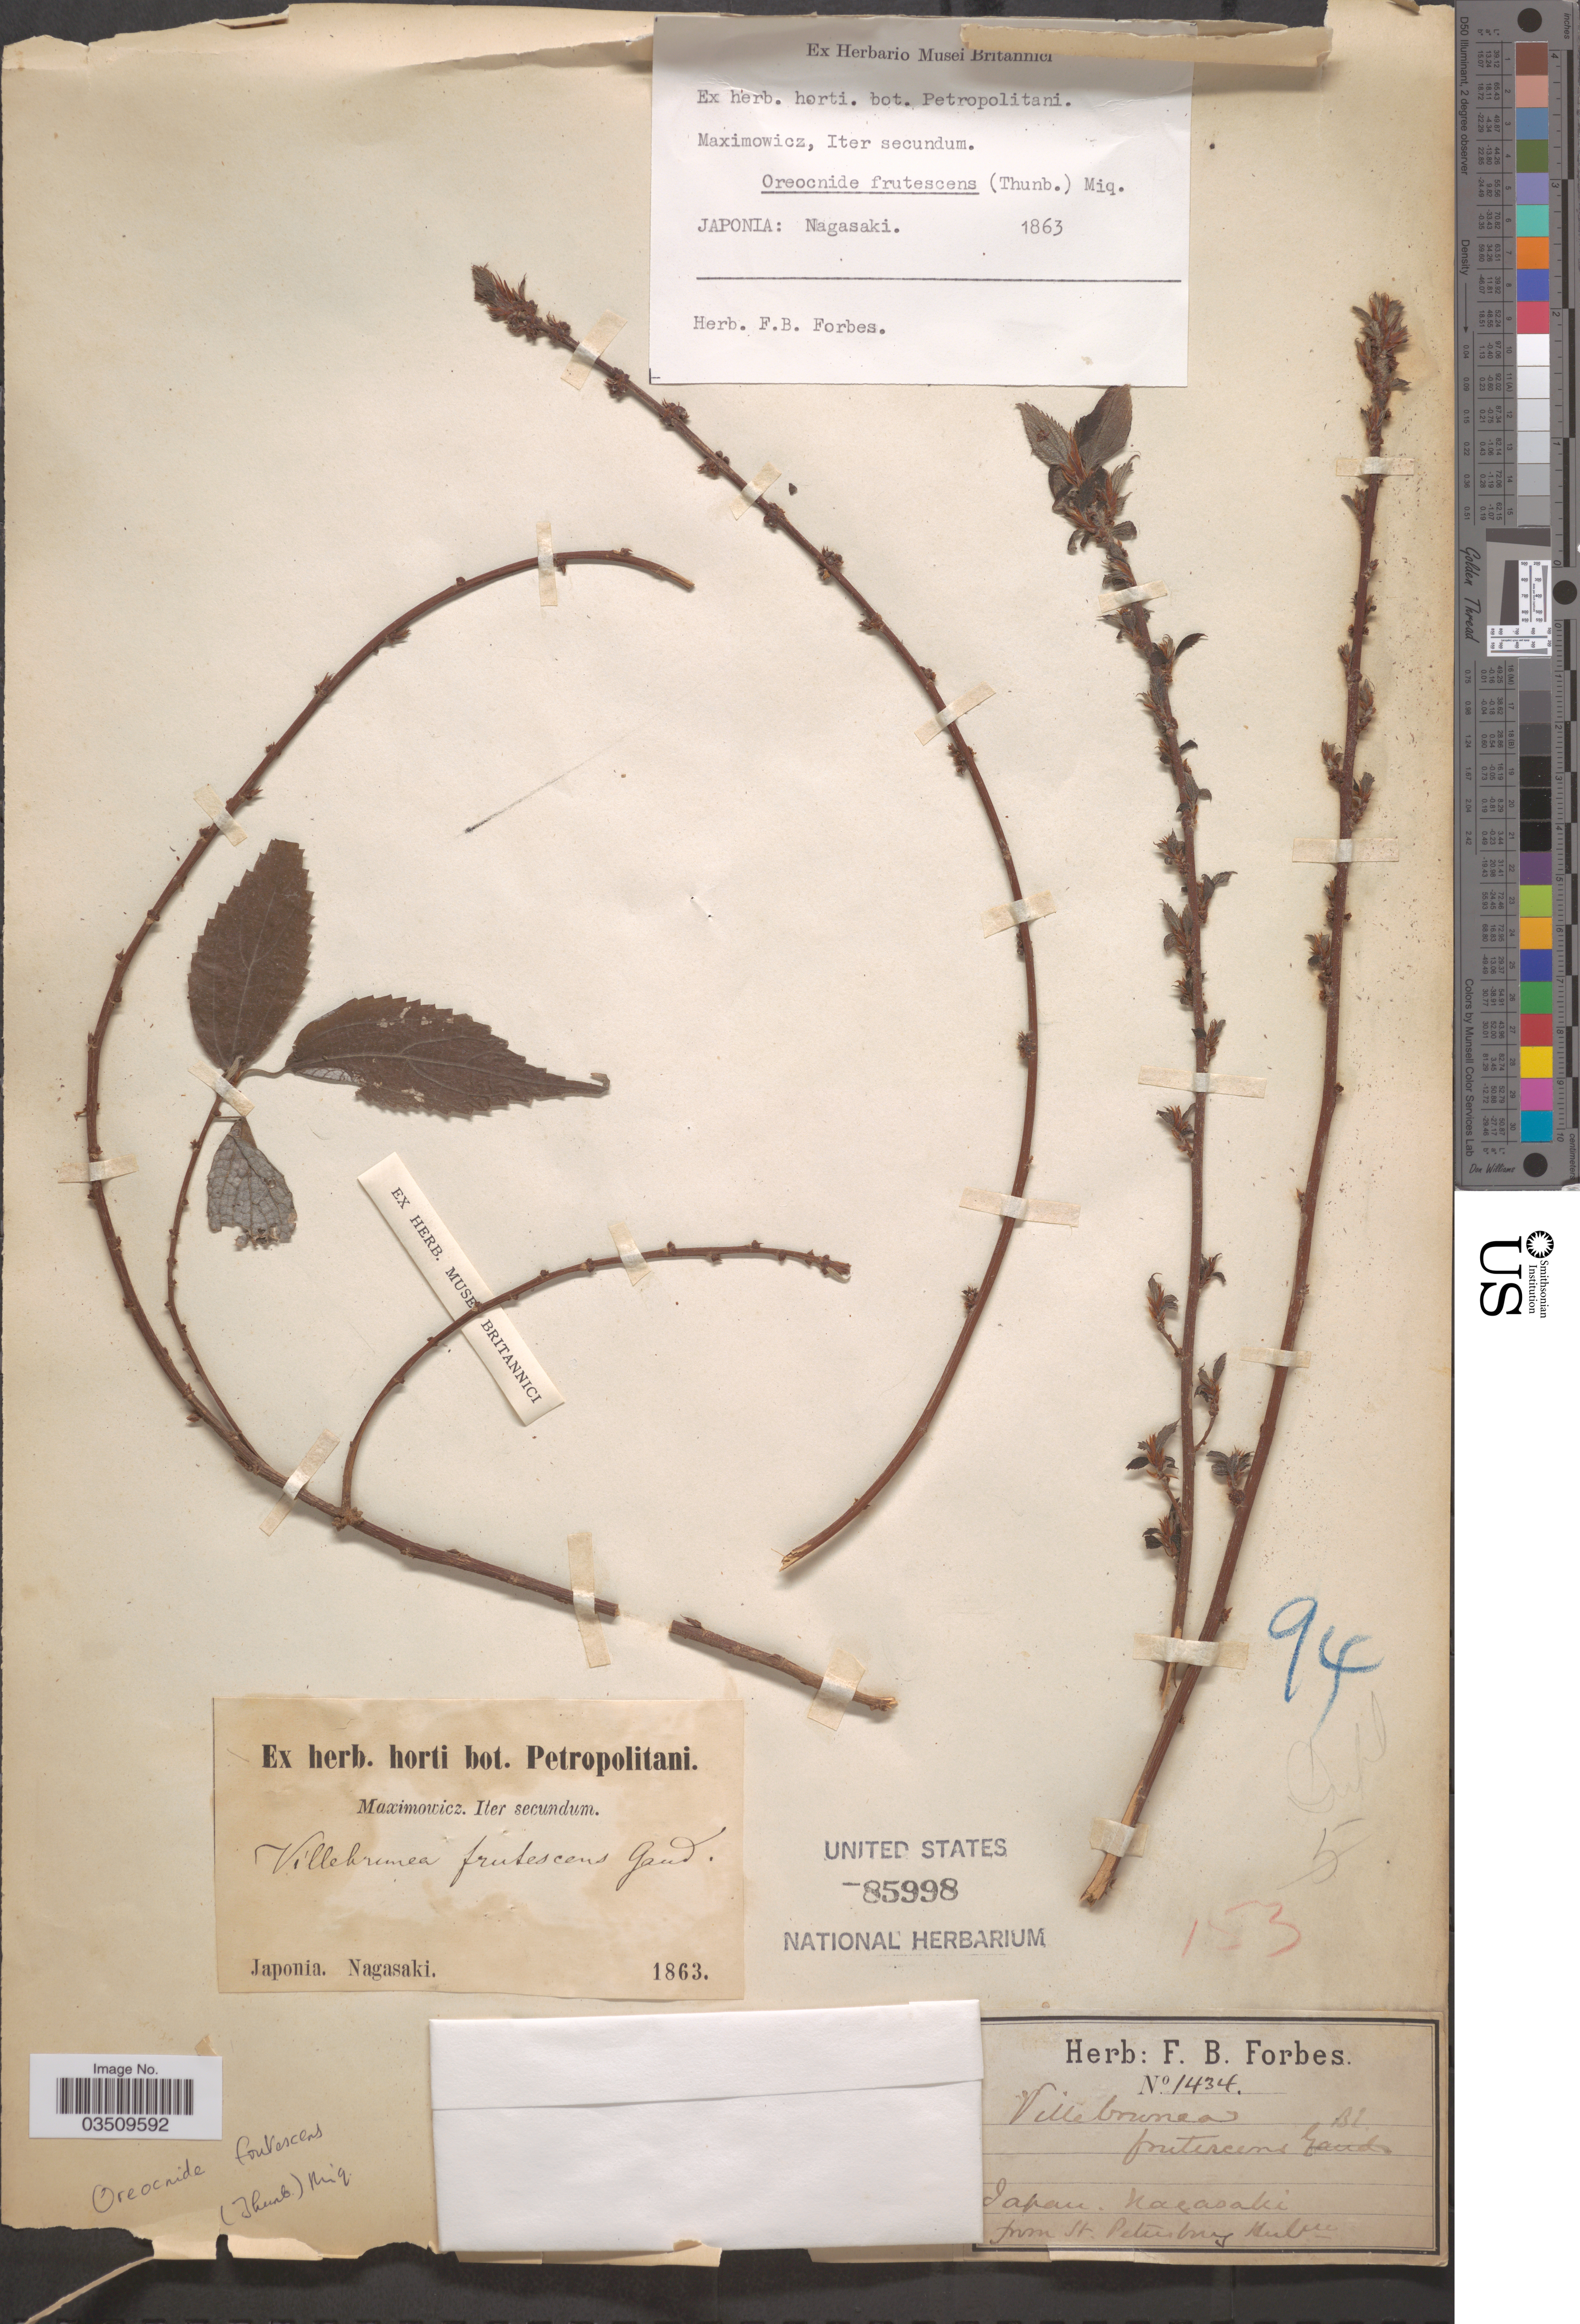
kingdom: Plantae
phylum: Tracheophyta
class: Magnoliopsida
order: Rosales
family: Urticaceae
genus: Oreocnide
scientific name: Oreocnide frutescens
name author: (Thunb.) Miq.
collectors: Maximowicz, --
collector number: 1434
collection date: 1863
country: Japan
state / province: Nagasaki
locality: Japonia.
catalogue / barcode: US 85998